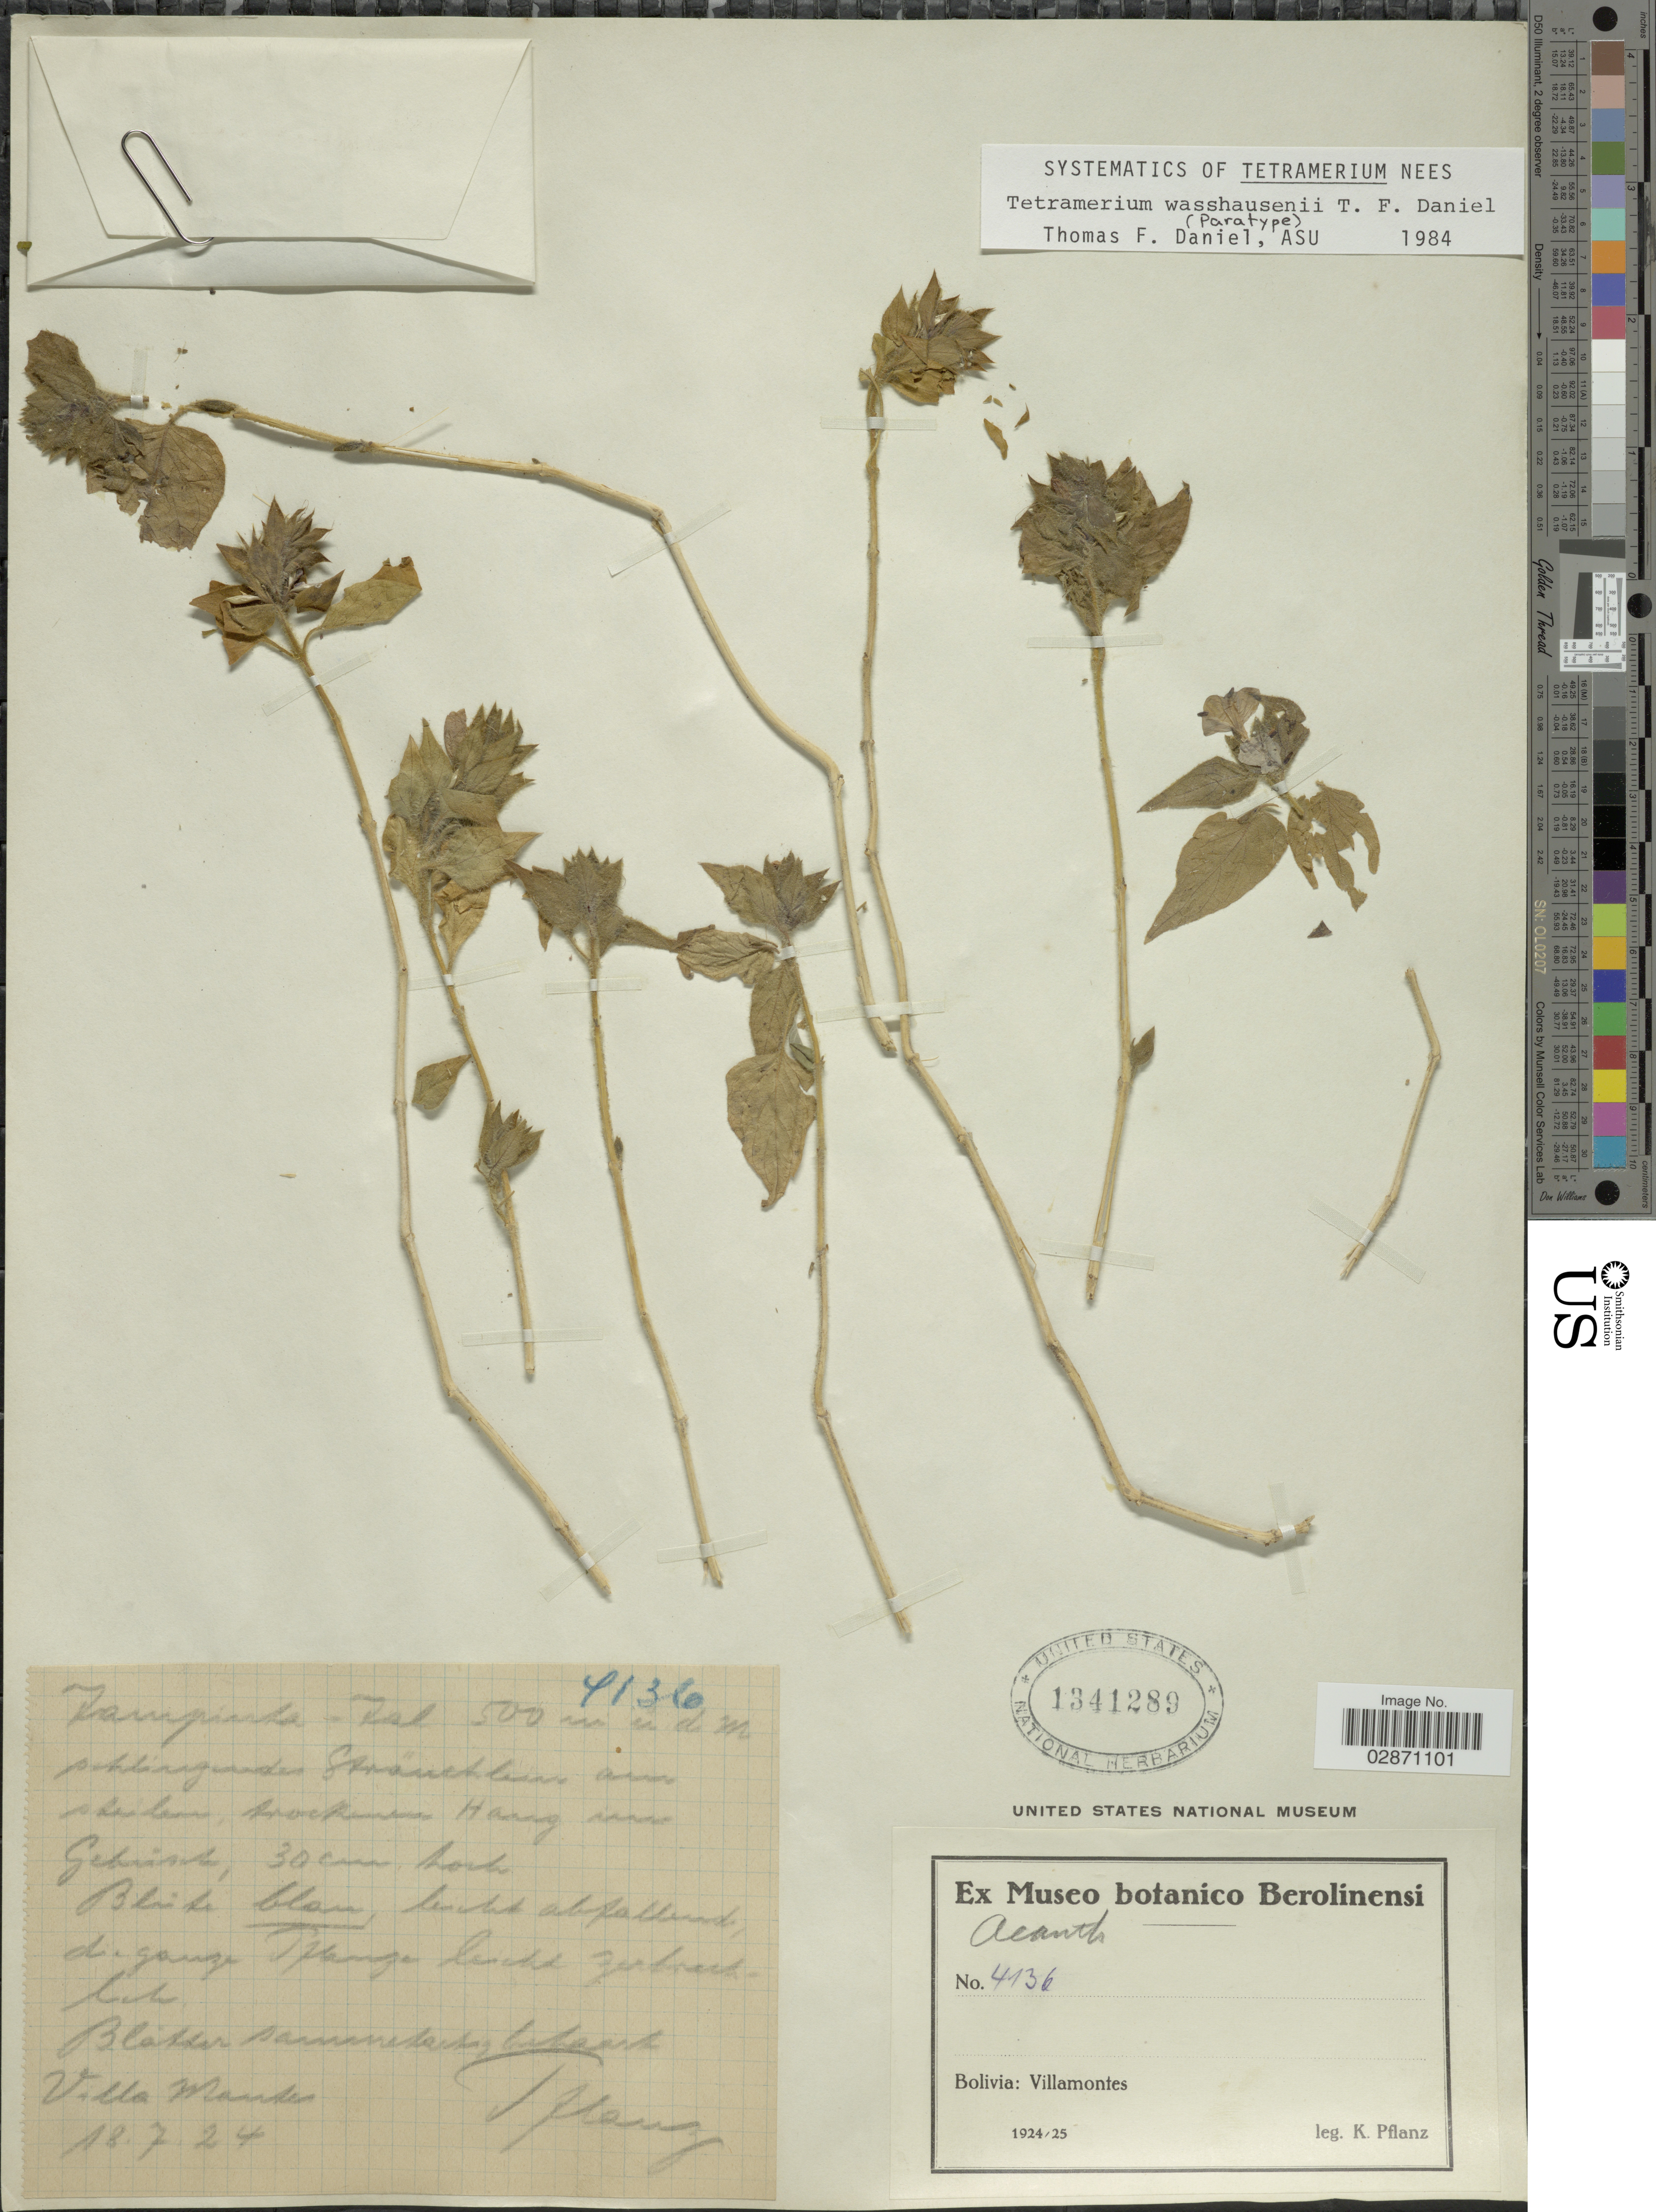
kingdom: Plantae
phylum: Tracheophyta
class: Magnoliopsida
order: Lamiales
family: Acanthaceae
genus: Tetramerium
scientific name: Tetramerium wasshausenii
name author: T.F. Daniel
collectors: K. Pflanz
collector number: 4136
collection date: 1924-07-18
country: Bolivia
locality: Villamontes.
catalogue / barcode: US 1341289